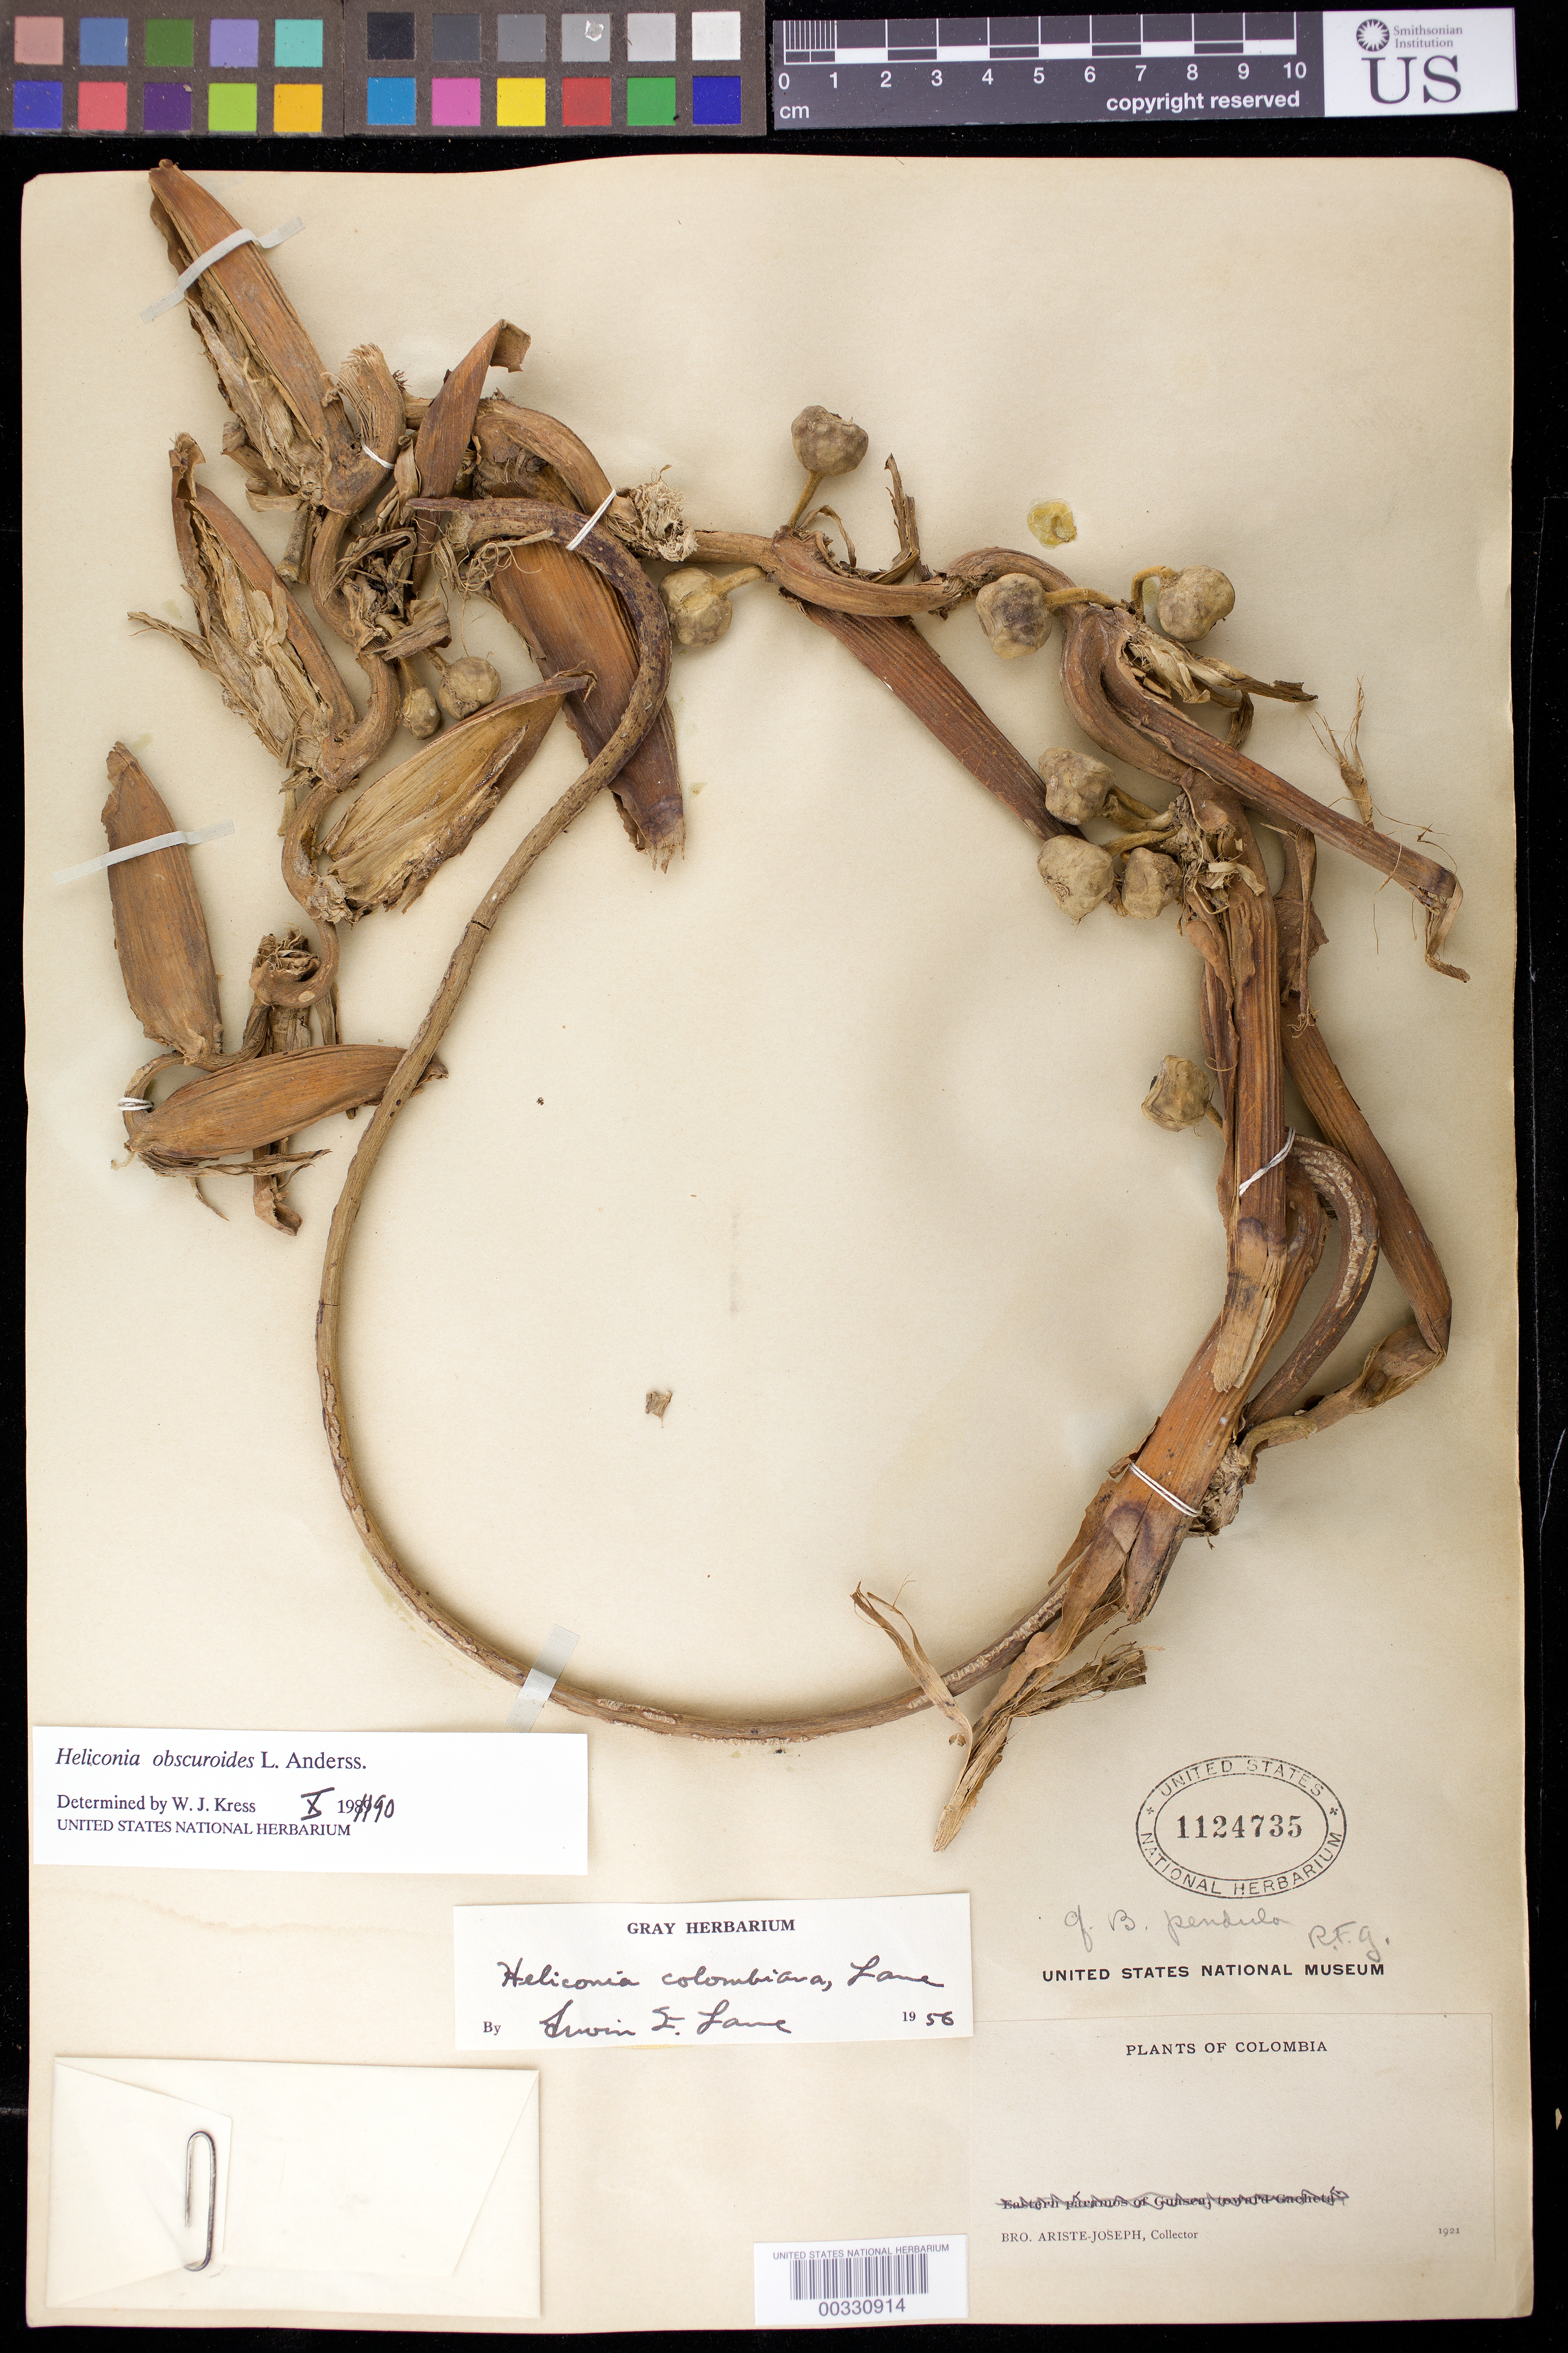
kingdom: Plantae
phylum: Tracheophyta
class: Liliopsida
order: Zingiberales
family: Heliconiaceae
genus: Heliconia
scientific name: Heliconia obscuroides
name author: L. Andersson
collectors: Bro. Ariste-Joseph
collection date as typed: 1921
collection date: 1921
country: Colombia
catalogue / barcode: US 1124735